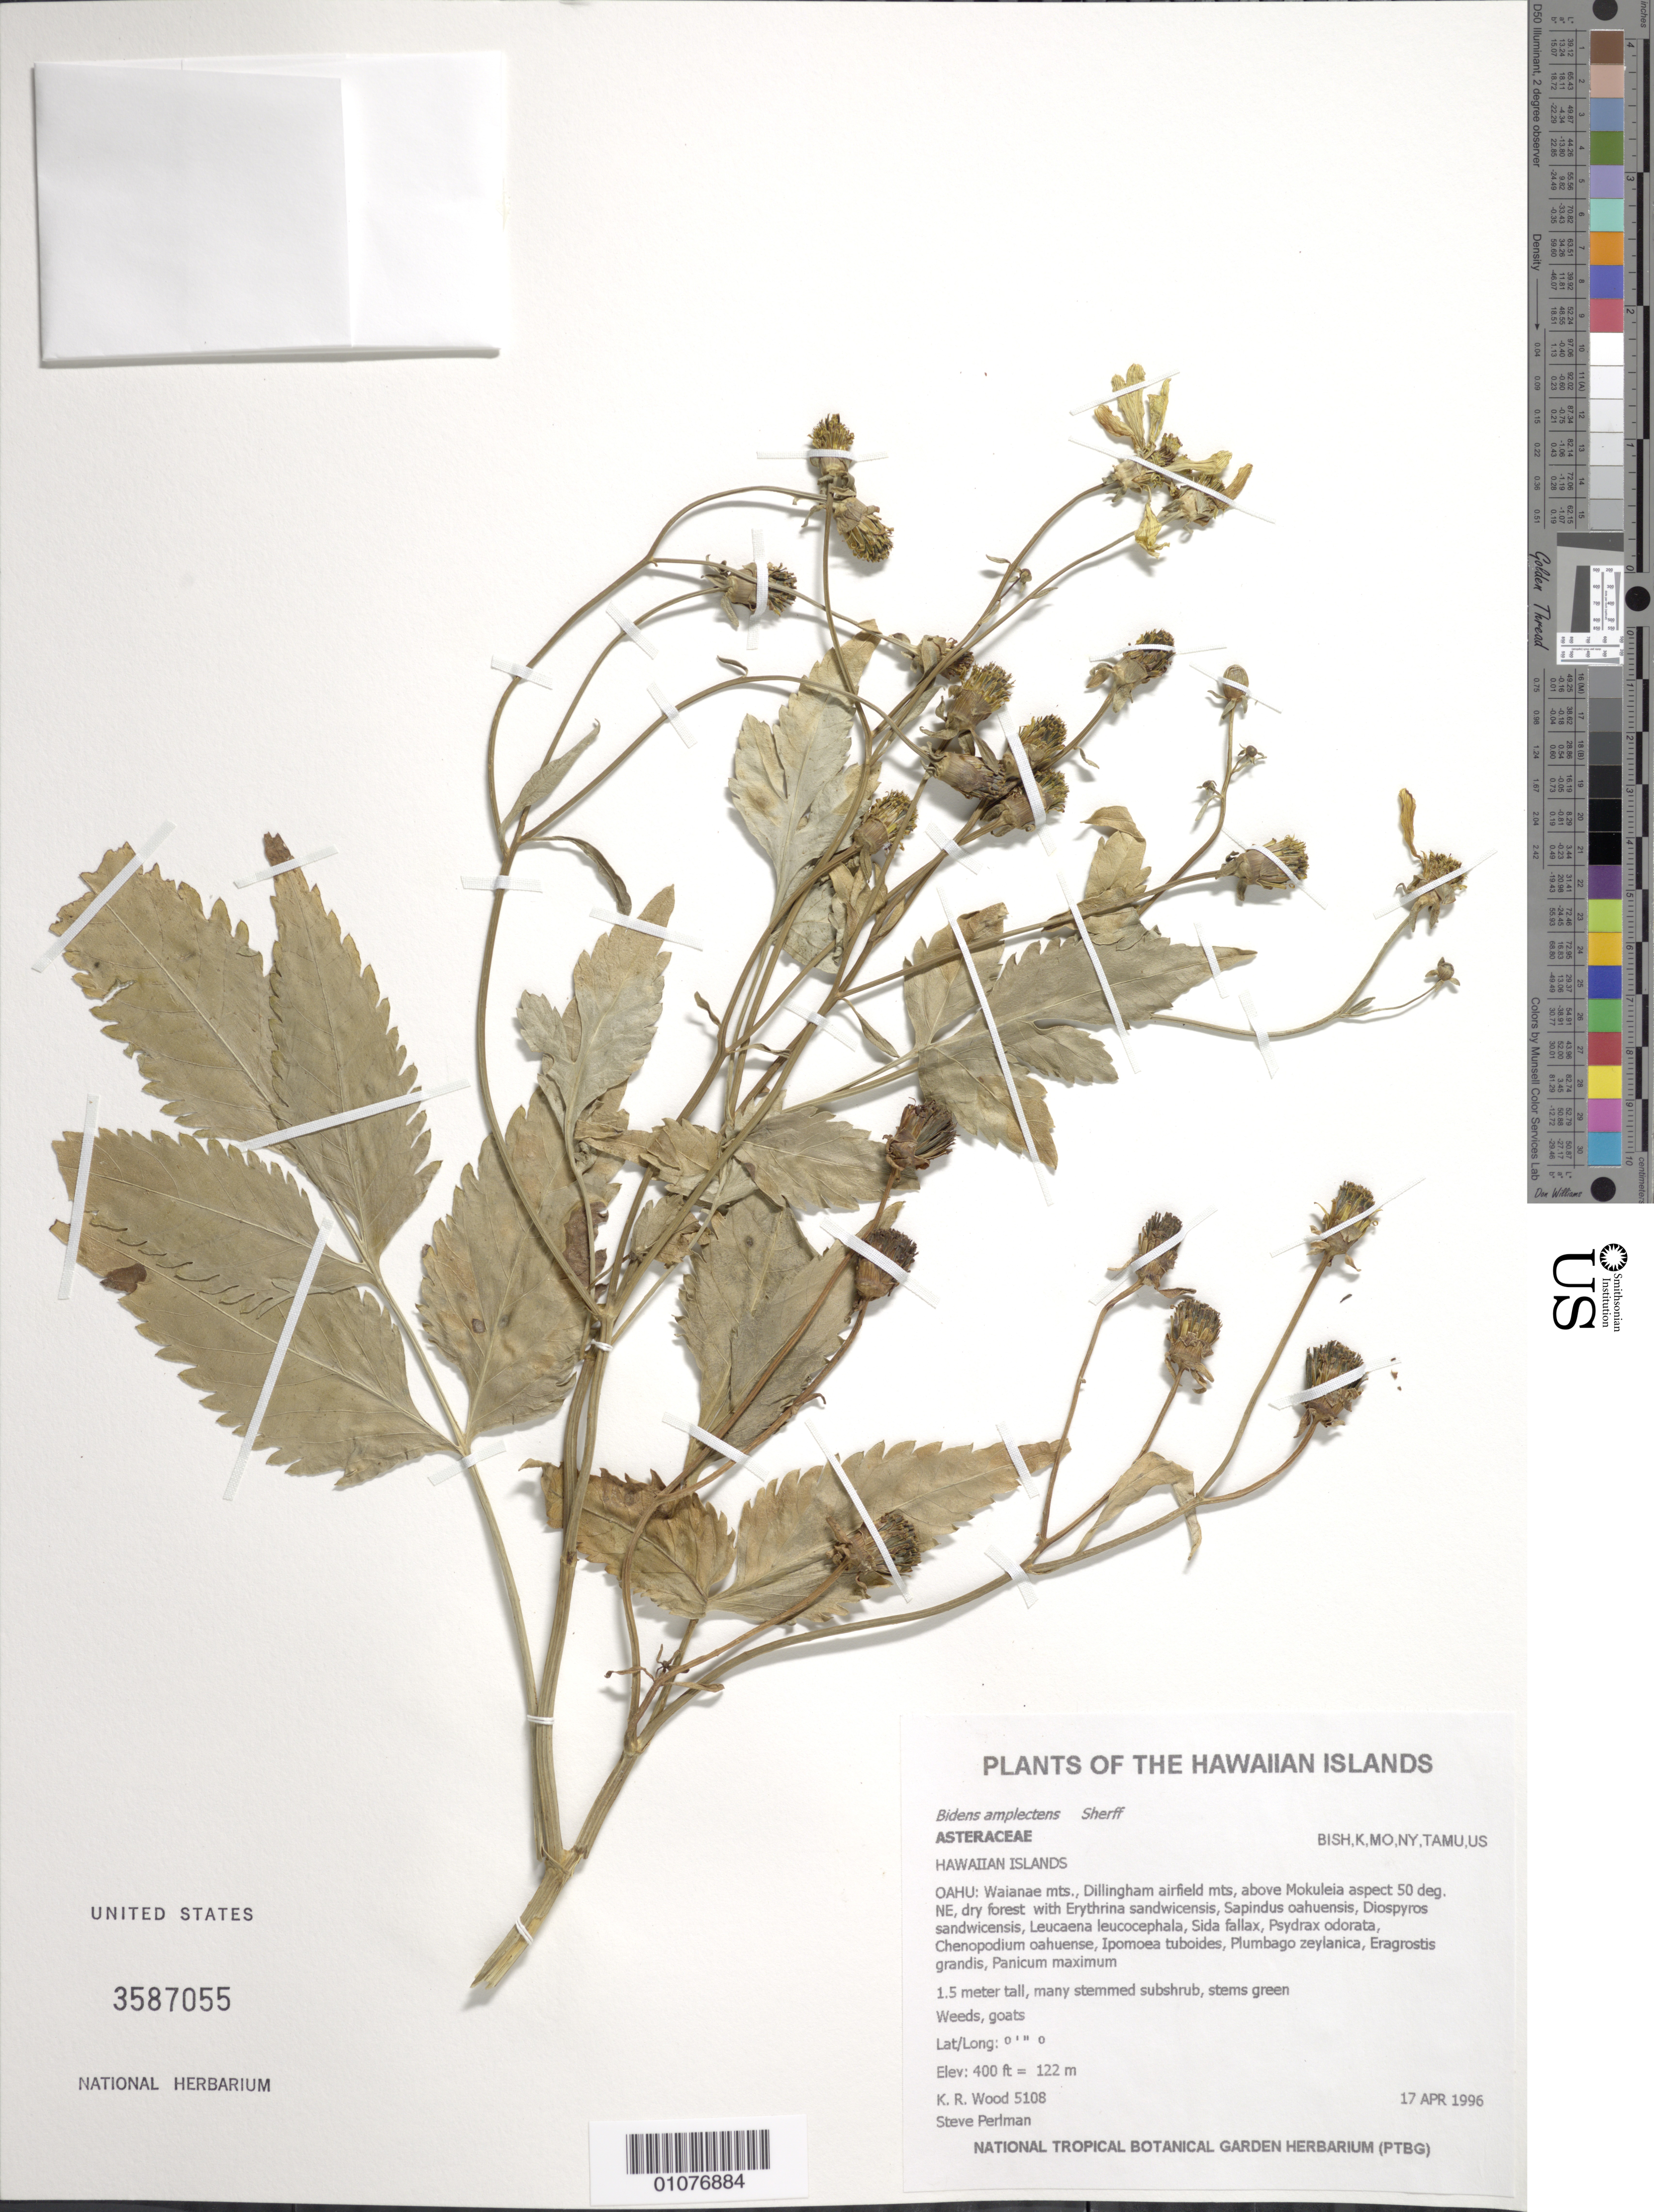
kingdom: Plantae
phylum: Tracheophyta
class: Magnoliopsida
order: Asterales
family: Asteraceae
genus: Bidens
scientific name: Bidens amplectens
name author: Sherff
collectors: K. R. Wood & S. P. Perlman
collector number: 5108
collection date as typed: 17 Apr 1996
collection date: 1996-04-17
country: United States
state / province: Hawaii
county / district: Honolulu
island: Oahu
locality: Waianae mountains, Dillingham airfield mounatins, above Mokuleia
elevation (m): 122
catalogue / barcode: US 3587055